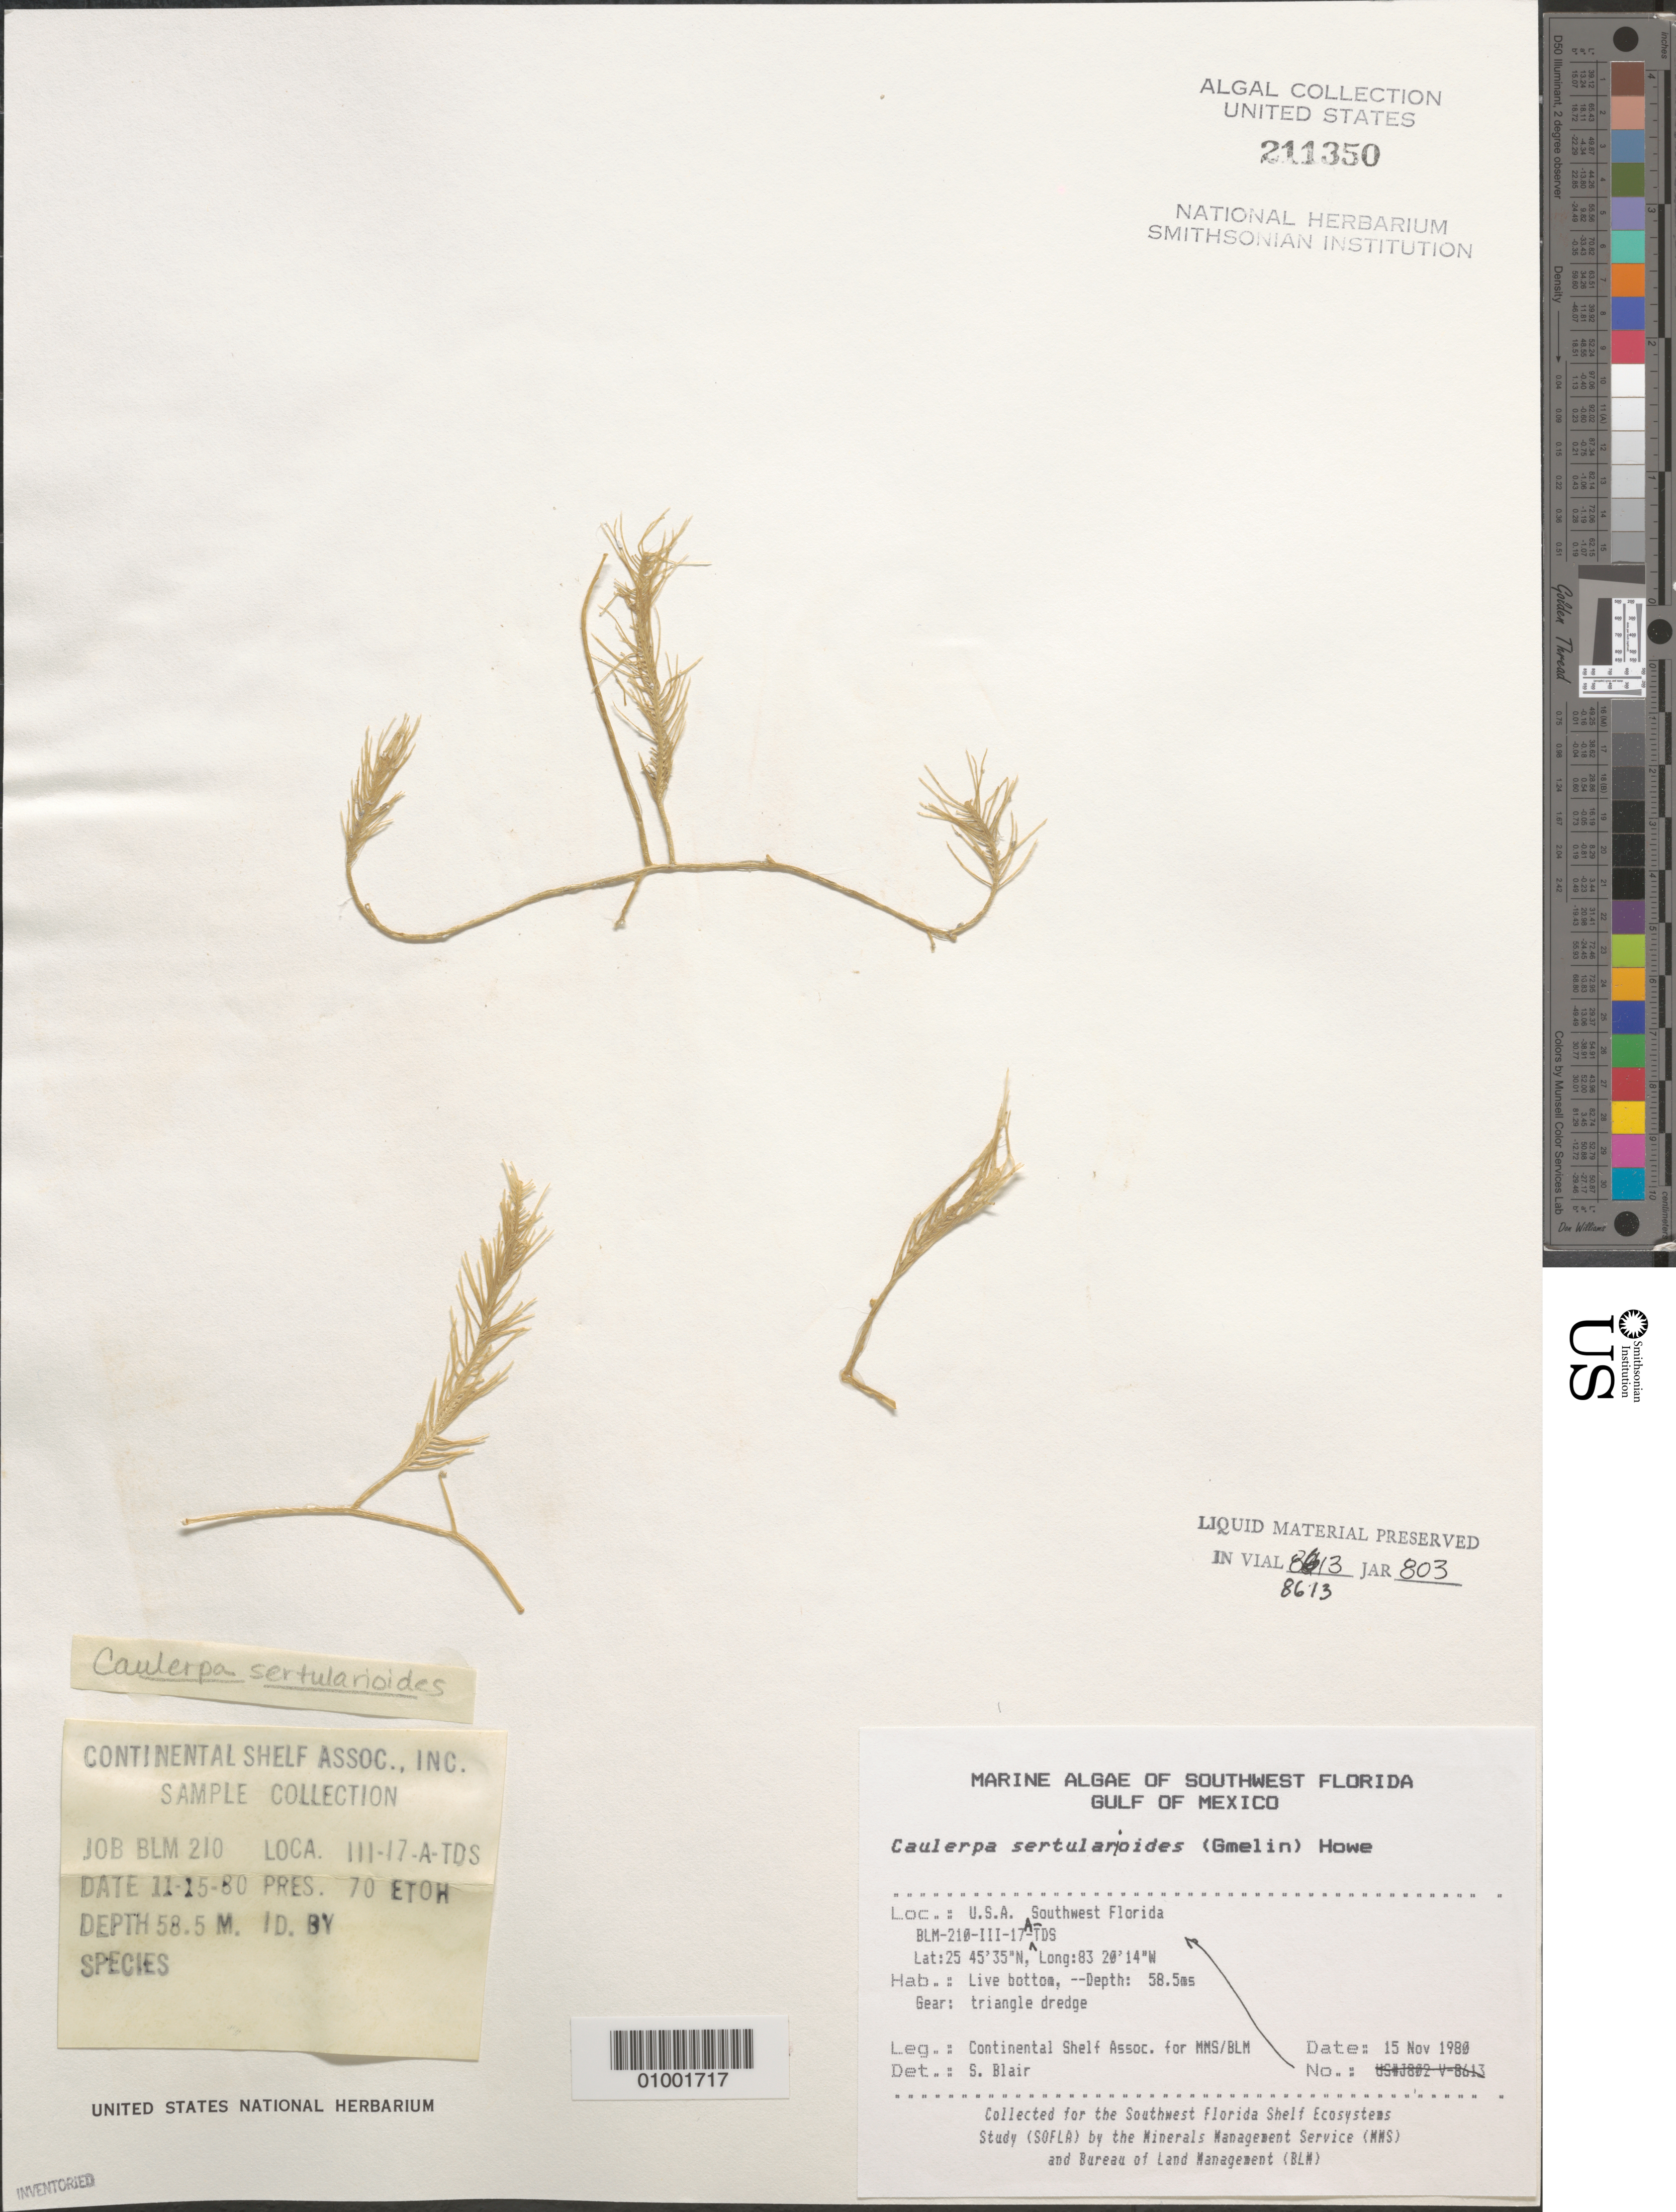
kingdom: Plantae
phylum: Chlorophyta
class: Ulvophyceae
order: Bryopsidales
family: Caulerpaceae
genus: Caulerpa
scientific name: Caulerpa sertularioides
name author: (S.G. Gmel.) M. Howe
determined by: Blair, S. M.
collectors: Continental Shelf Associates for the MMS/BLM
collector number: BLM-210-III-17-A-TDS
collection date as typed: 15 Nov 1980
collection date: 1980-11-15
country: United States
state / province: Florida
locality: Gulf of Mexico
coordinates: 25 45'35"N, 83 20'14"W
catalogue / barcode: US 211350